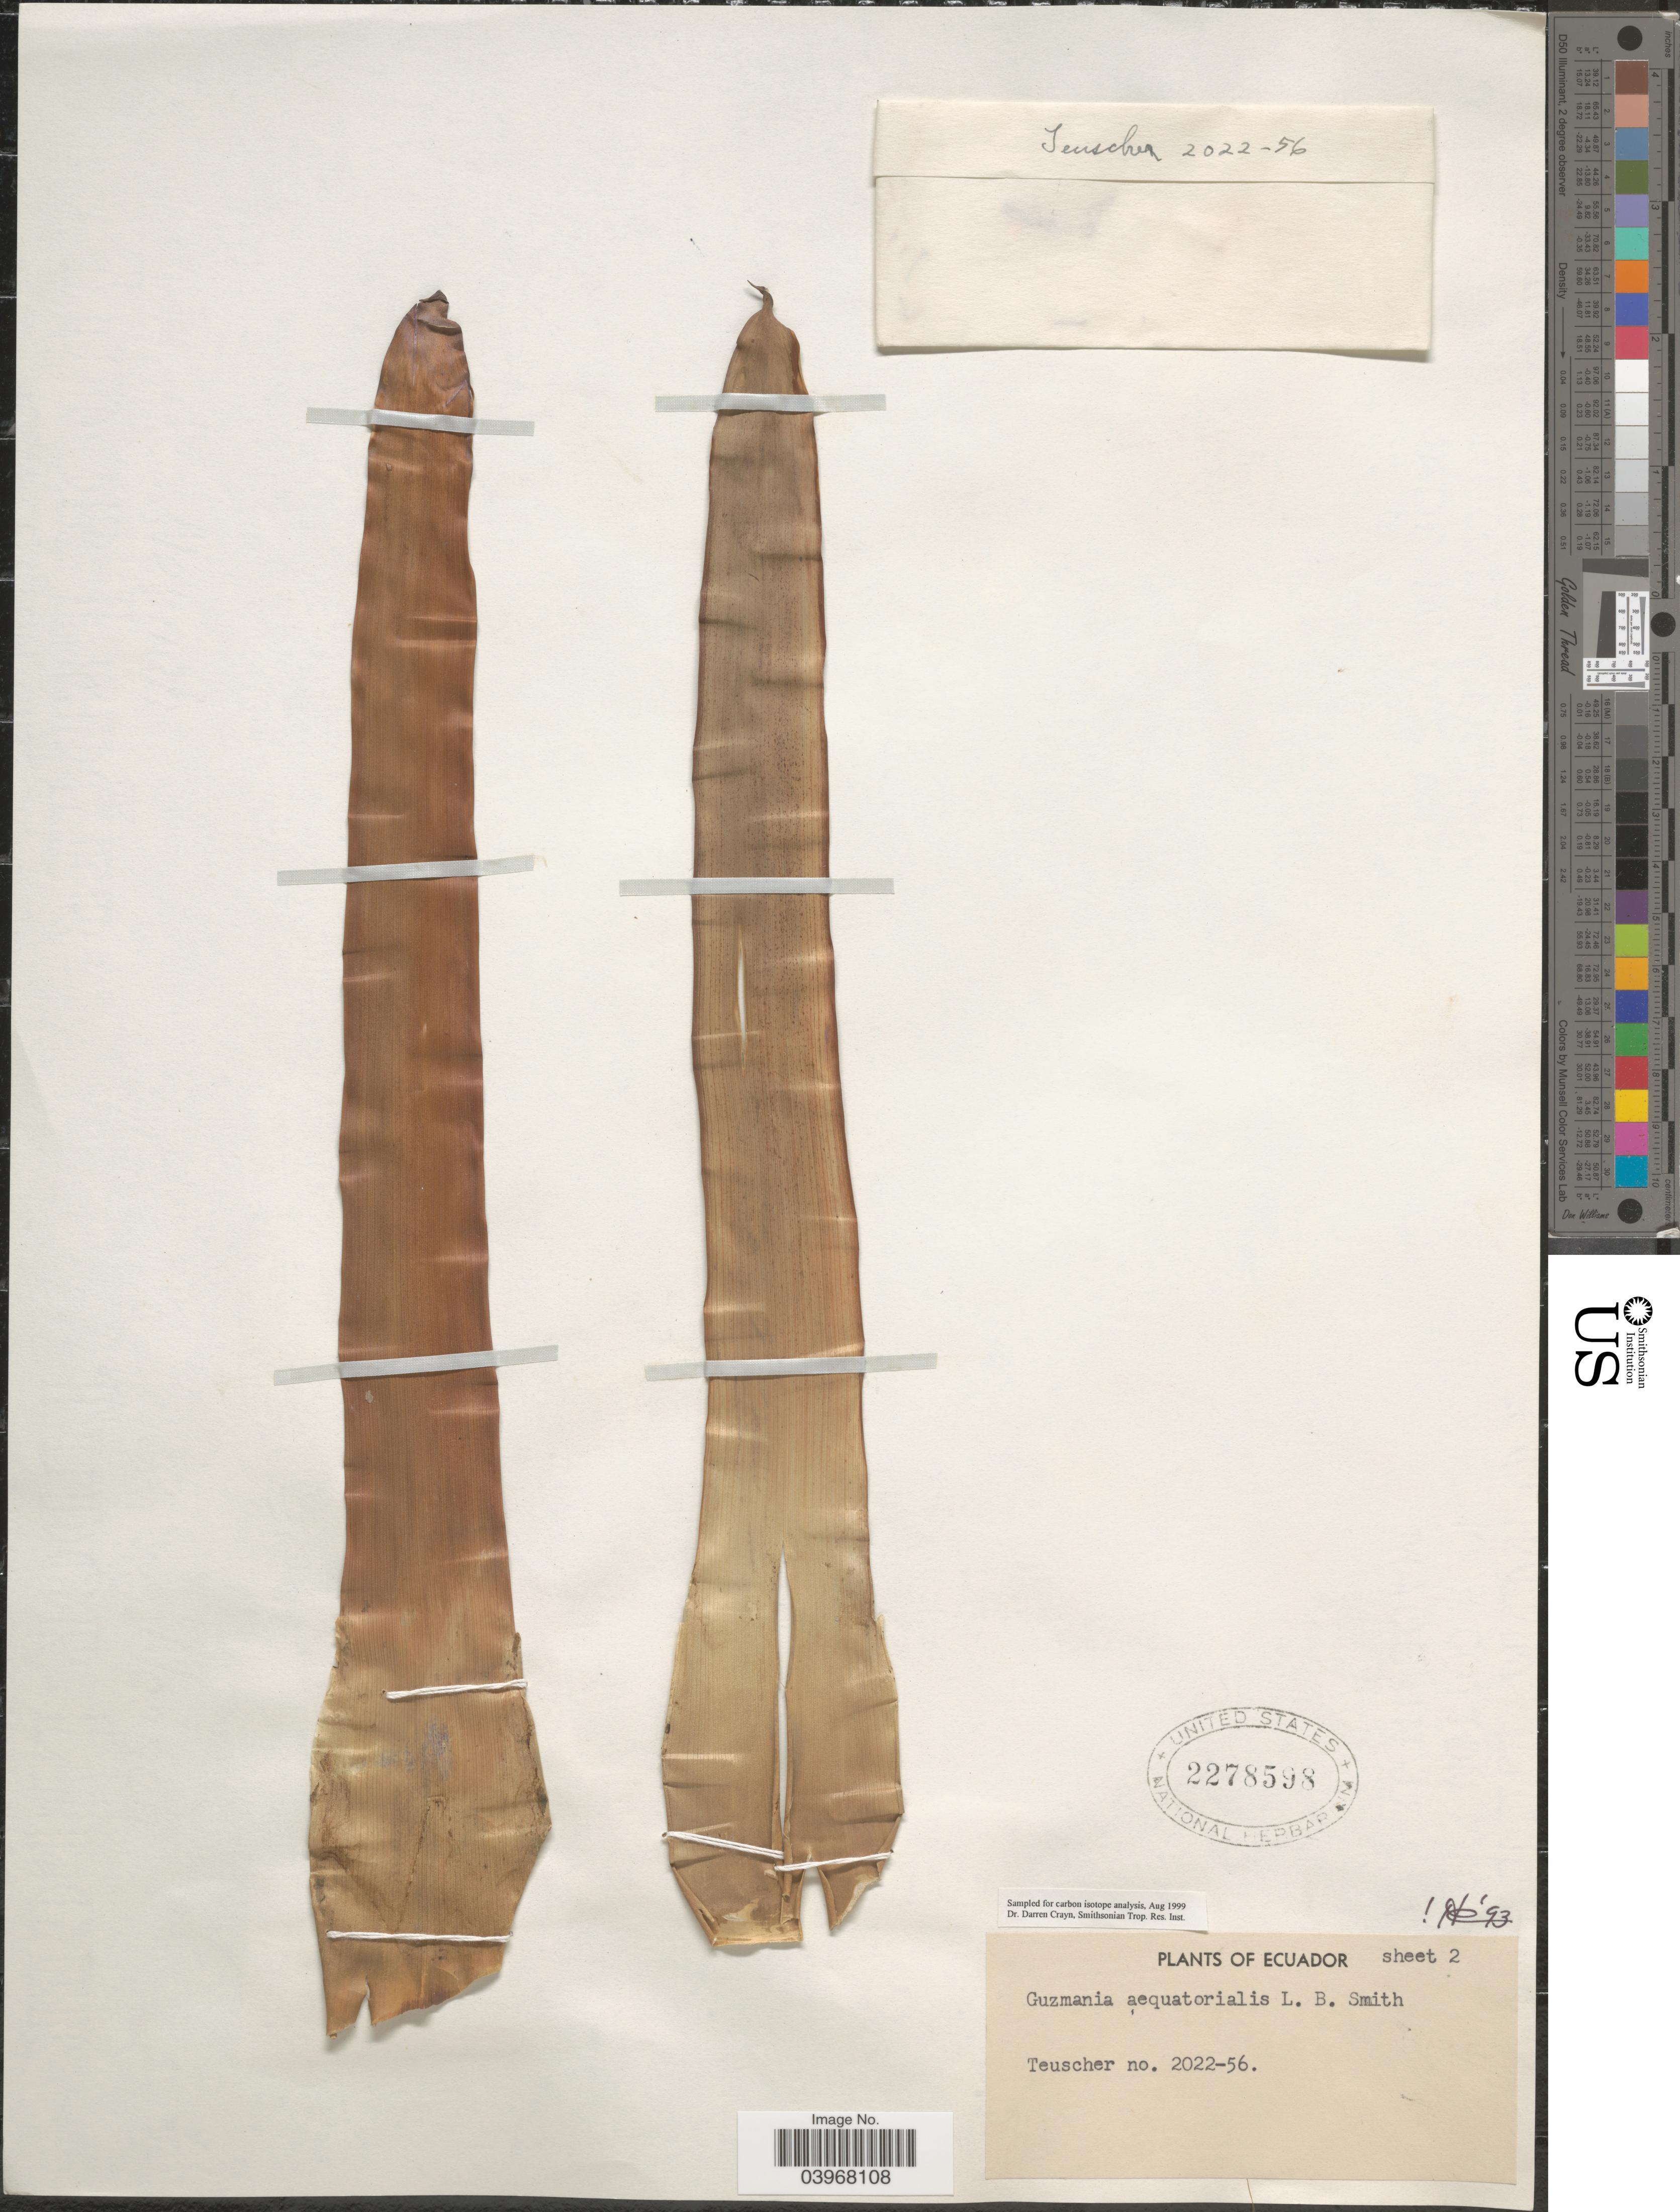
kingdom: Plantae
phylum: Tracheophyta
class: Liliopsida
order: Poales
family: Bromeliaceae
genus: Guzmania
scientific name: Guzmania aequatorialis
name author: L.B. Sm.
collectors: Teuscher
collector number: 2022-56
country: Ecuador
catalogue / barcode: US 2278598